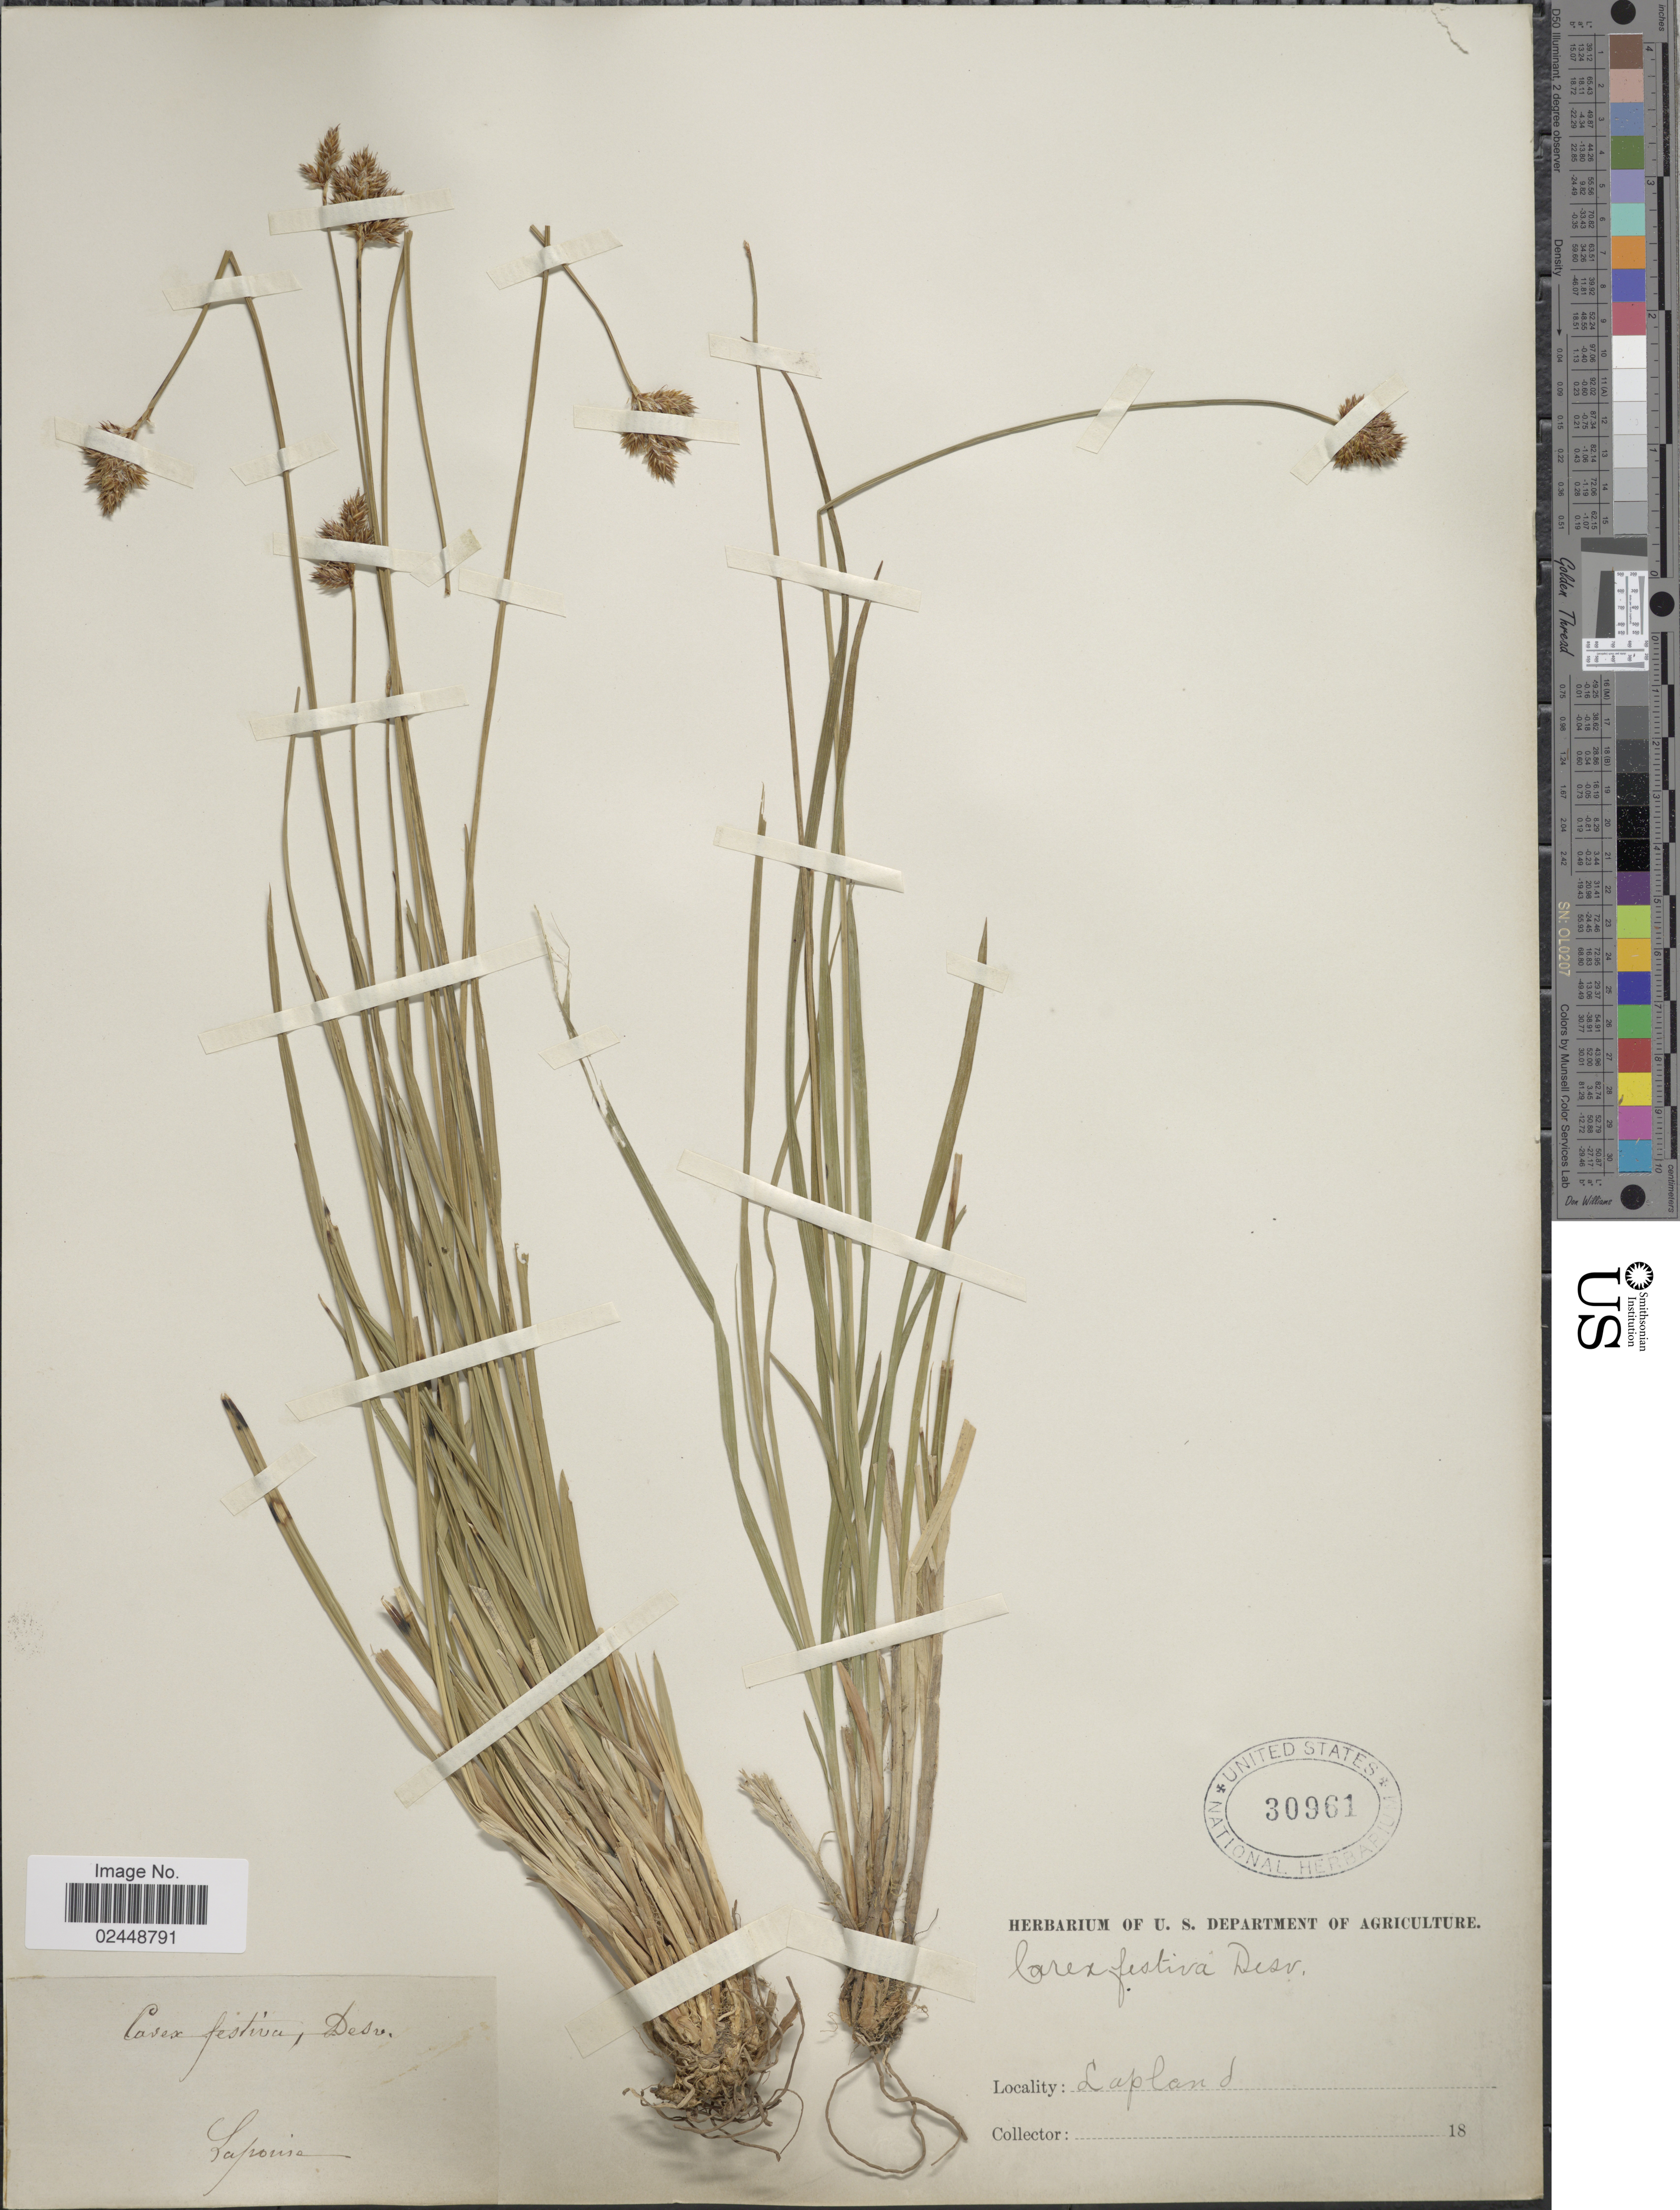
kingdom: Plantae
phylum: Tracheophyta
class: Liliopsida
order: Poales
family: Cyperaceae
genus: Carex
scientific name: Carex macloviana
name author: d'Urv.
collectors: Facchini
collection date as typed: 18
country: Finland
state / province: Lappi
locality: Lapland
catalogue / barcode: US 30961